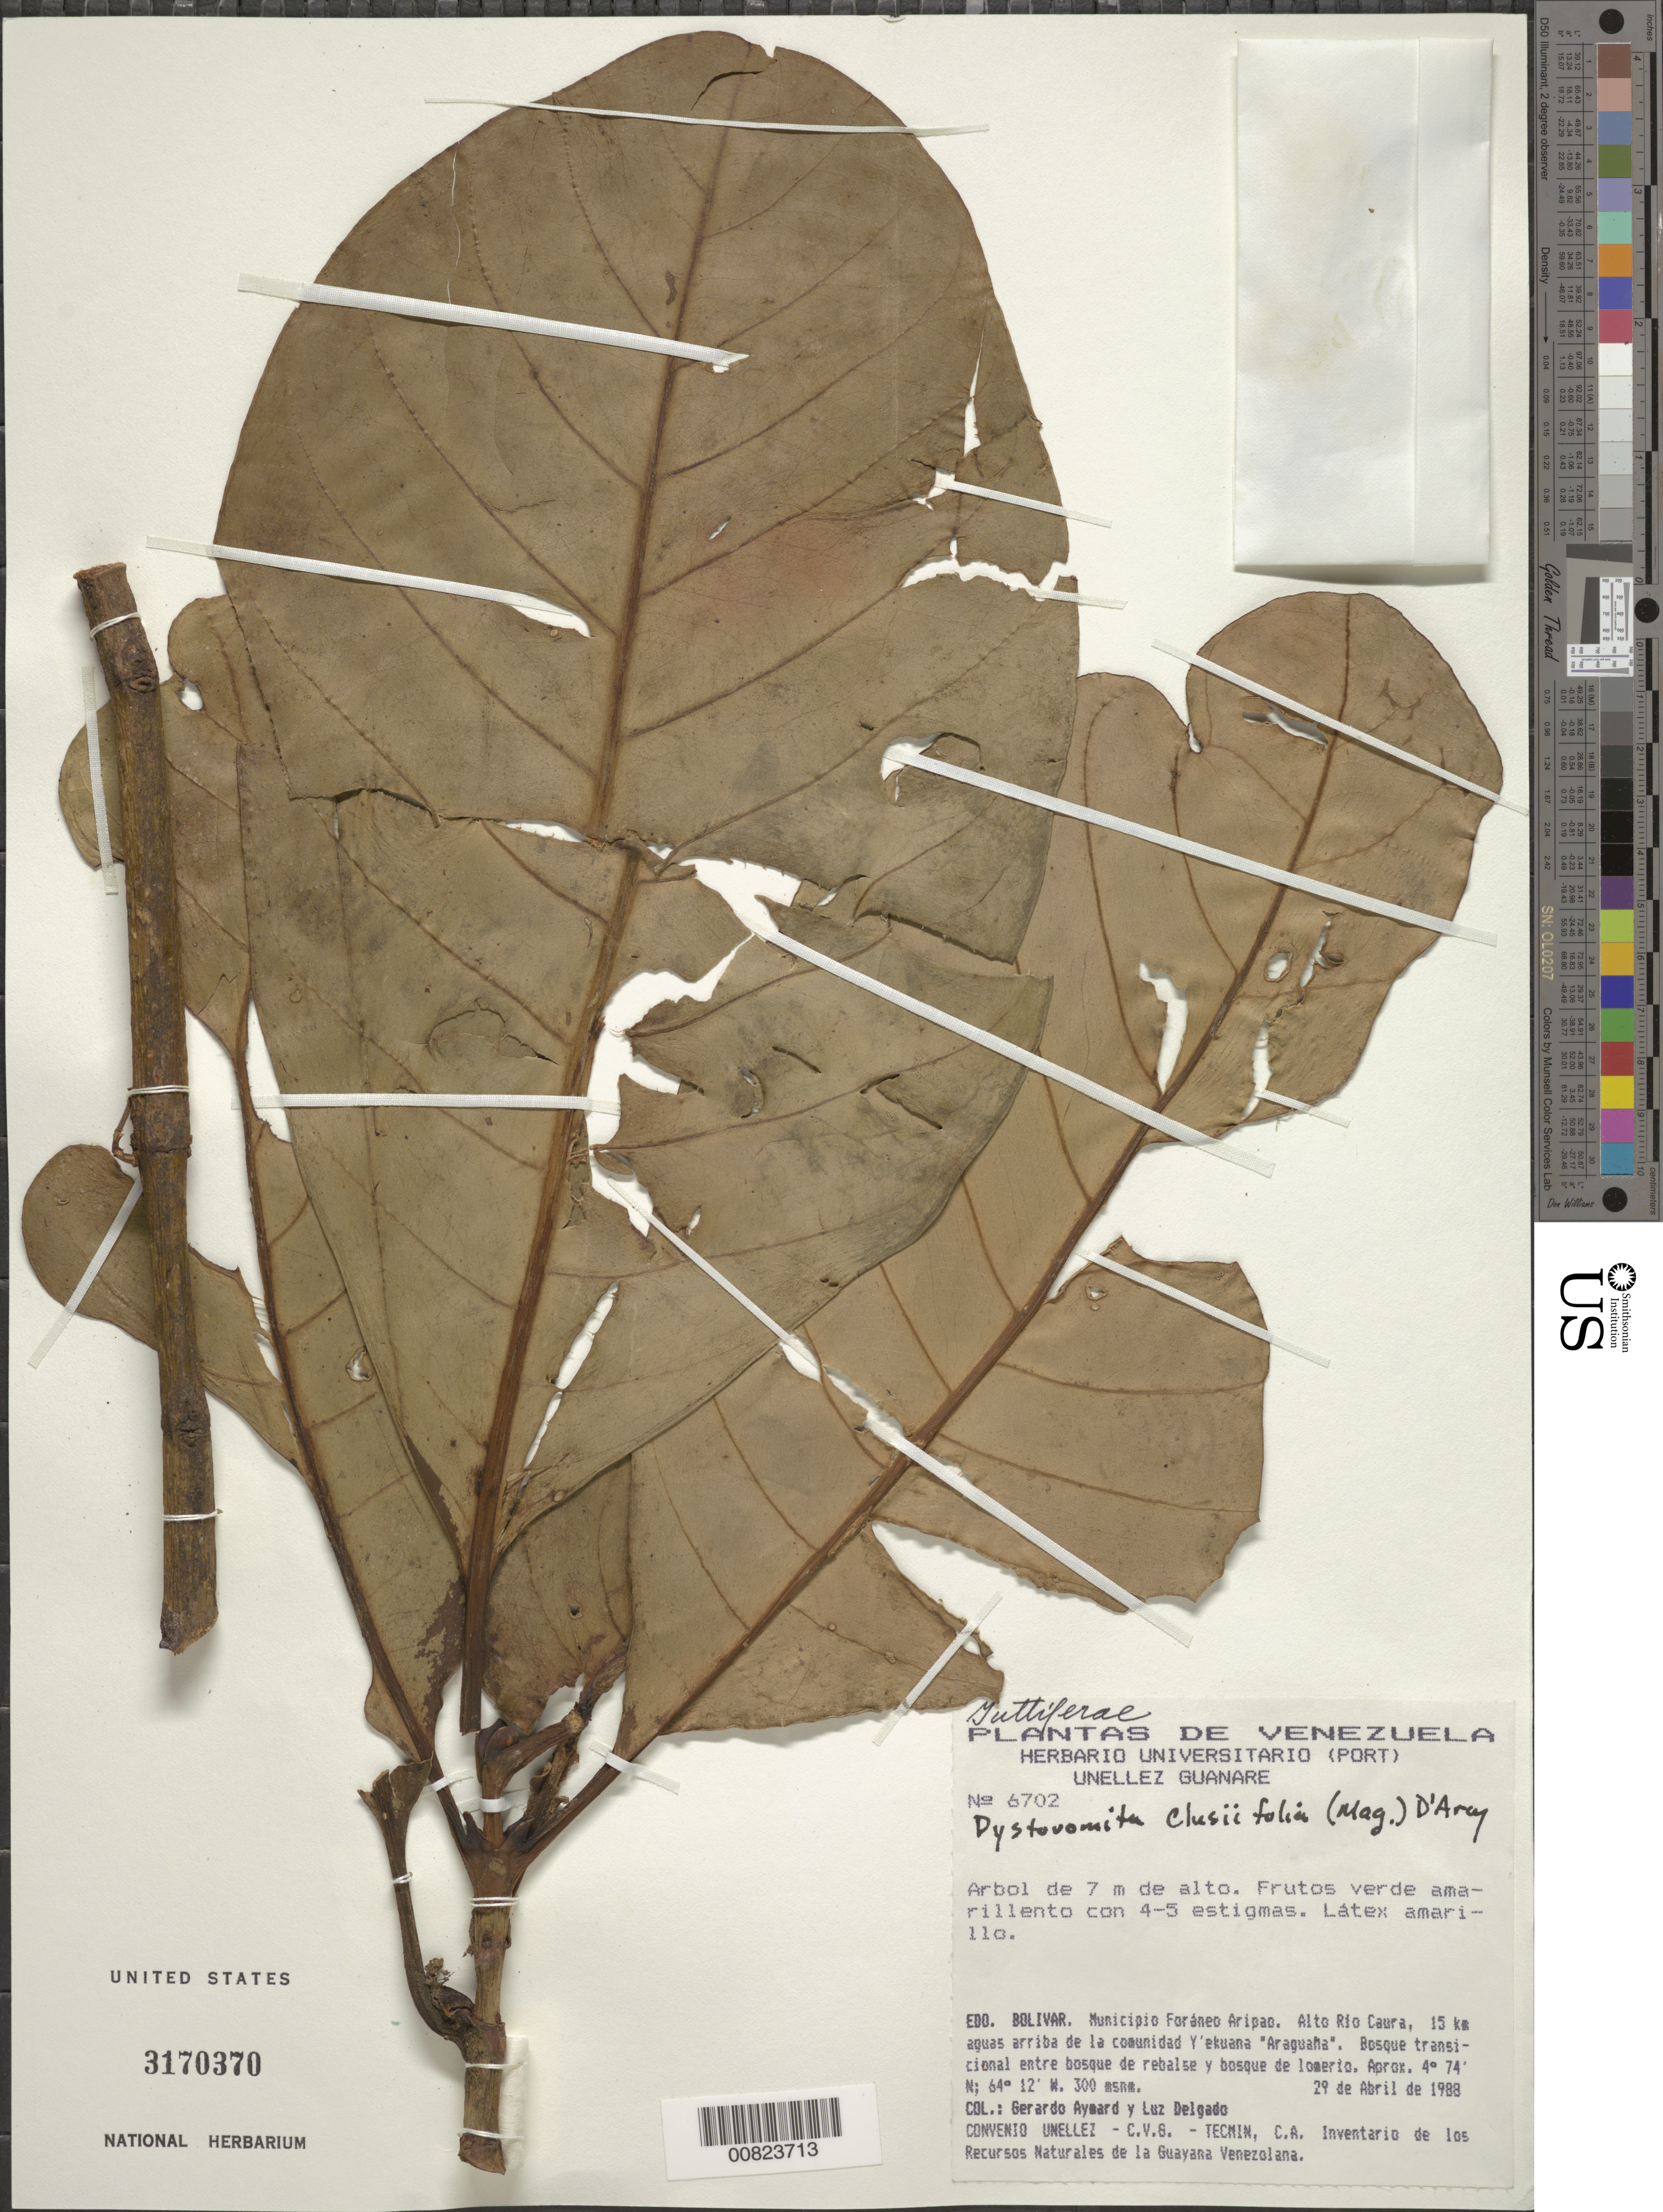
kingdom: Plantae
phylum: Tracheophyta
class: Magnoliopsida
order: Malpighiales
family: Clusiaceae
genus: Dystovomita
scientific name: Dystovomita clusiifolia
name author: (Maguire) D'Arcy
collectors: G. A. Aymard & L. Delgado V.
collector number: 6702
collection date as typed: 29-Apr-88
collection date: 1988-04-29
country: Venezuela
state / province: Bolívar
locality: Mun. Foraneo Aripao, Alto Río Caura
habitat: Bosque transicioinal entre bosque de rebalse y bosque de lomerio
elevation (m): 300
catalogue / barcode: US 3170370